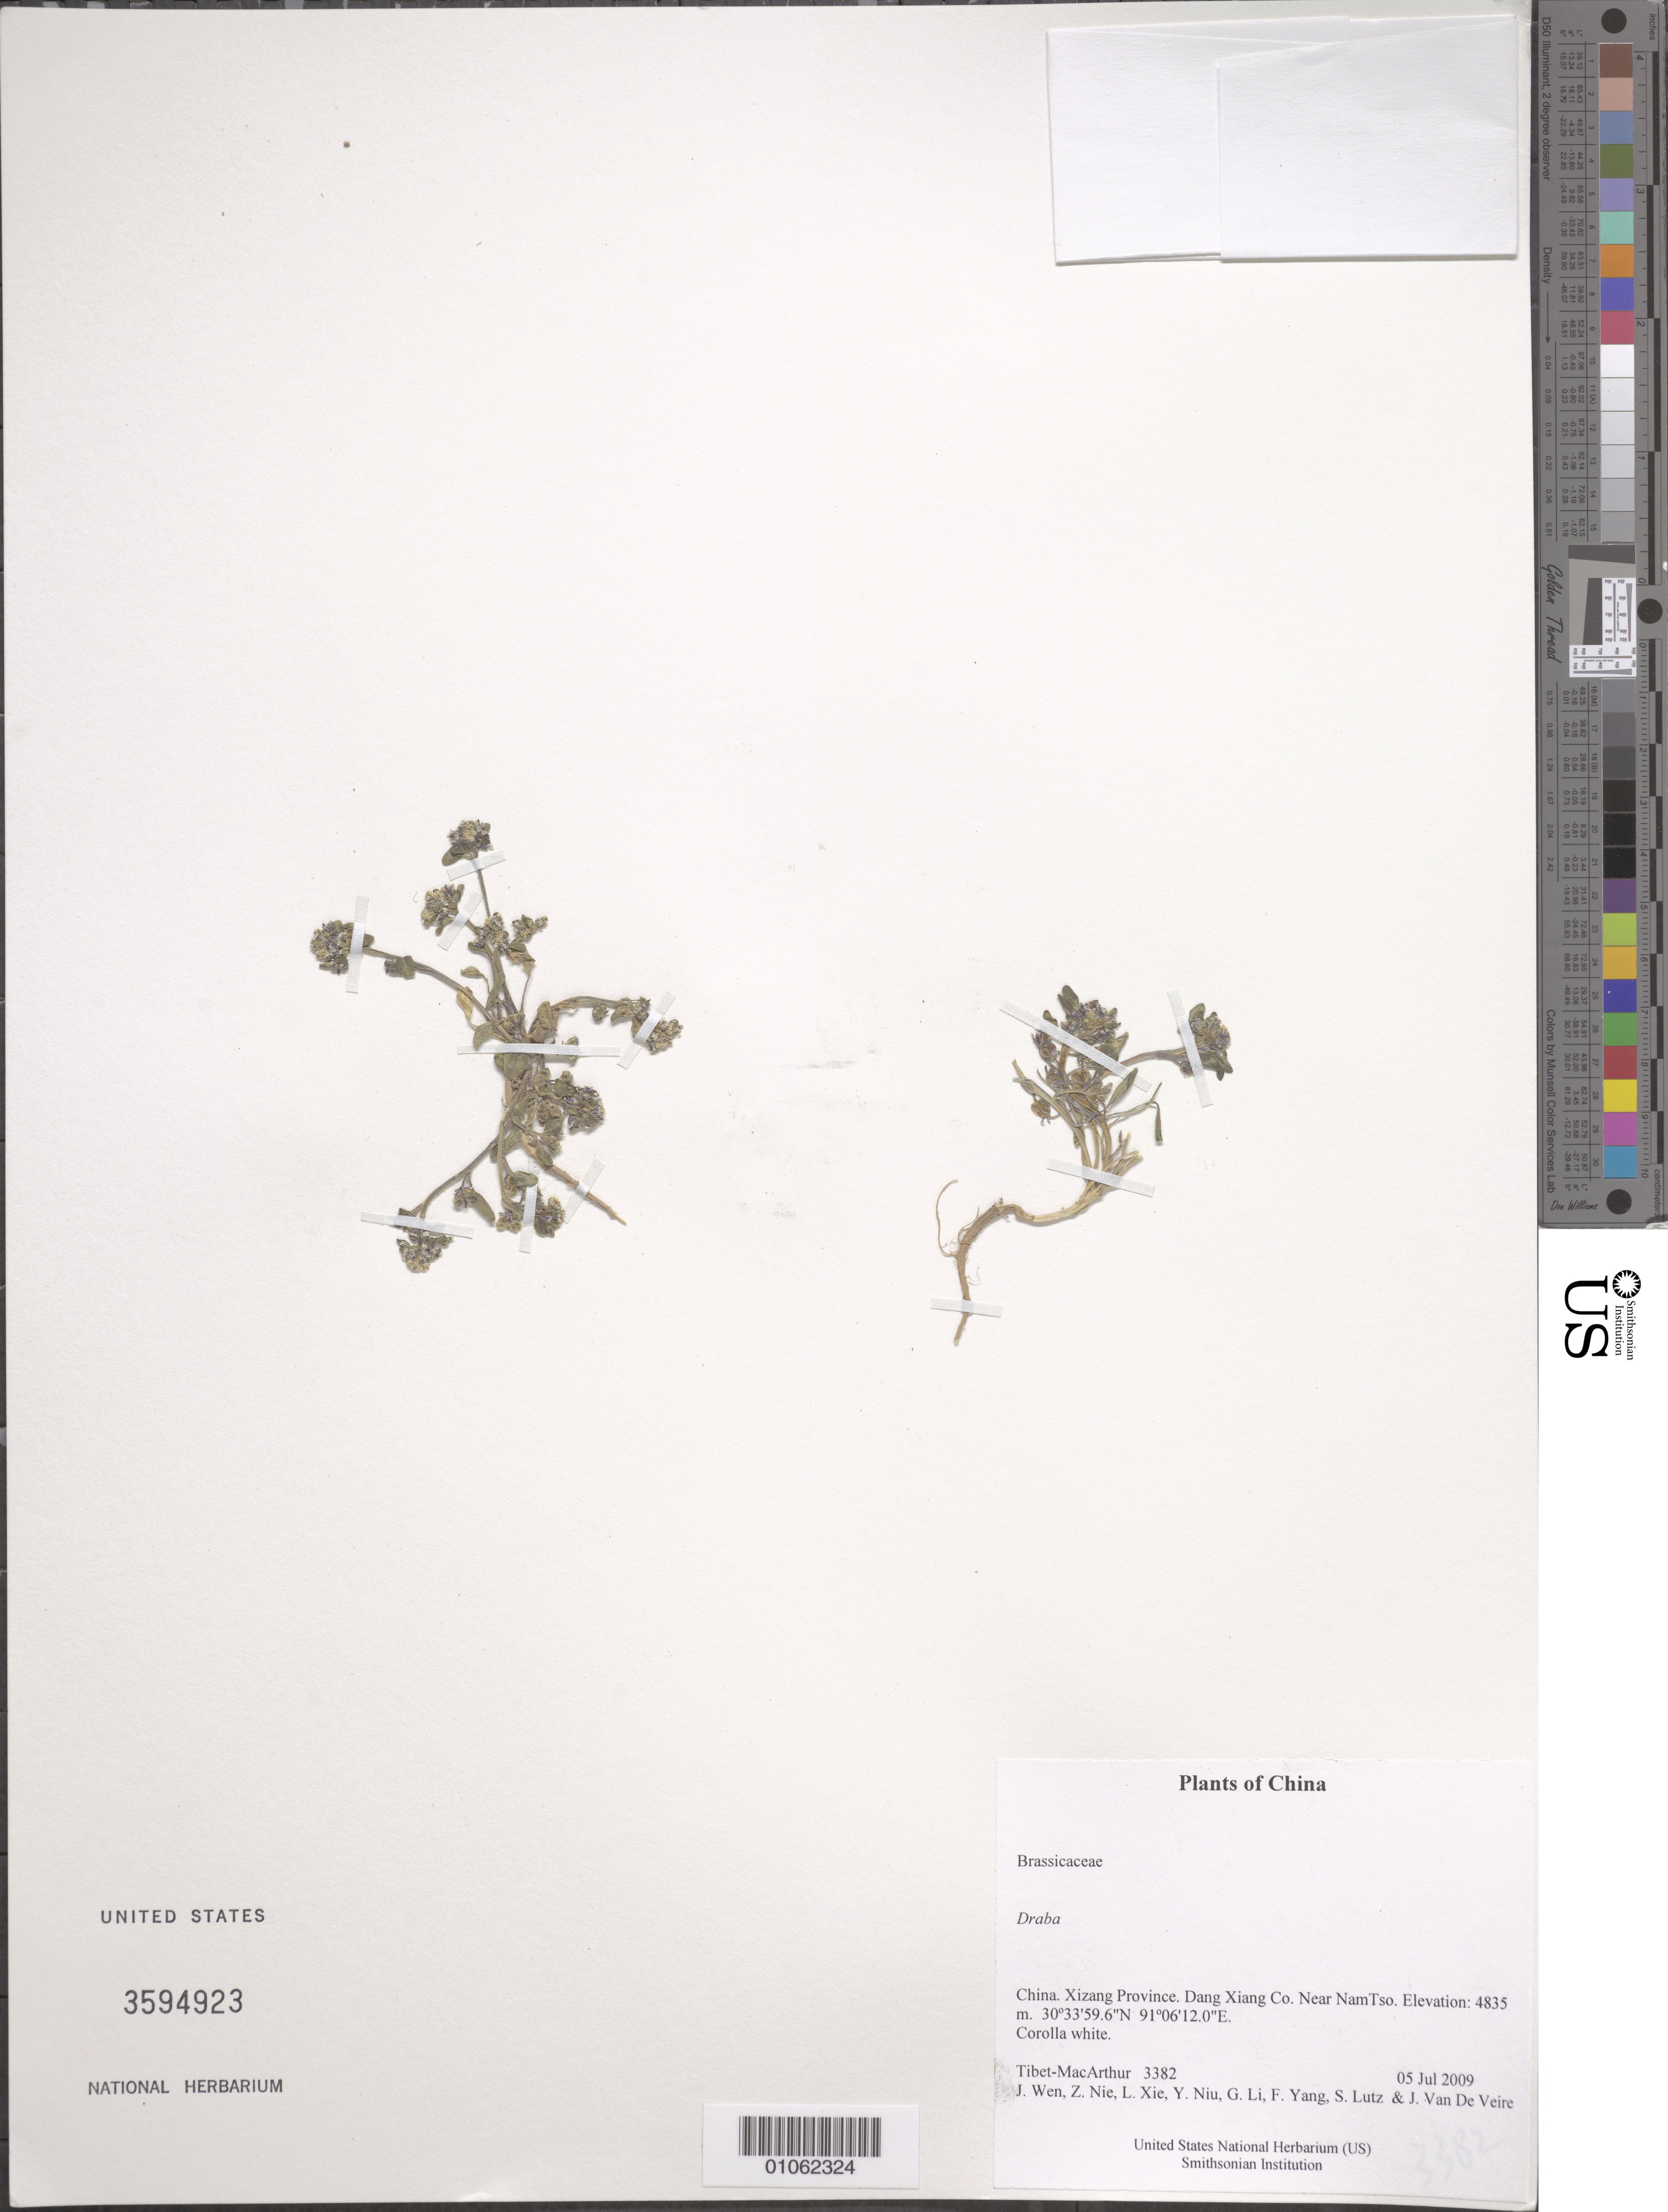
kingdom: Plantae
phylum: Tracheophyta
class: Magnoliopsida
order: Brassicales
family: Brassicaceae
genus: Draba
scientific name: Draba sp.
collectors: Tibet-MacArthur, J. Wen, Z. Nie, L. Xie, Y. Niu, G. Li, F. Yang, S. Lutz & J. Van De Veire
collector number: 3382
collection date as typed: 05 Jul 2009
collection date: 2009-07-05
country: China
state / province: Xizang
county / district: Dang Xiang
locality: Near NamTso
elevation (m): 4835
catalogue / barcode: US 3594923